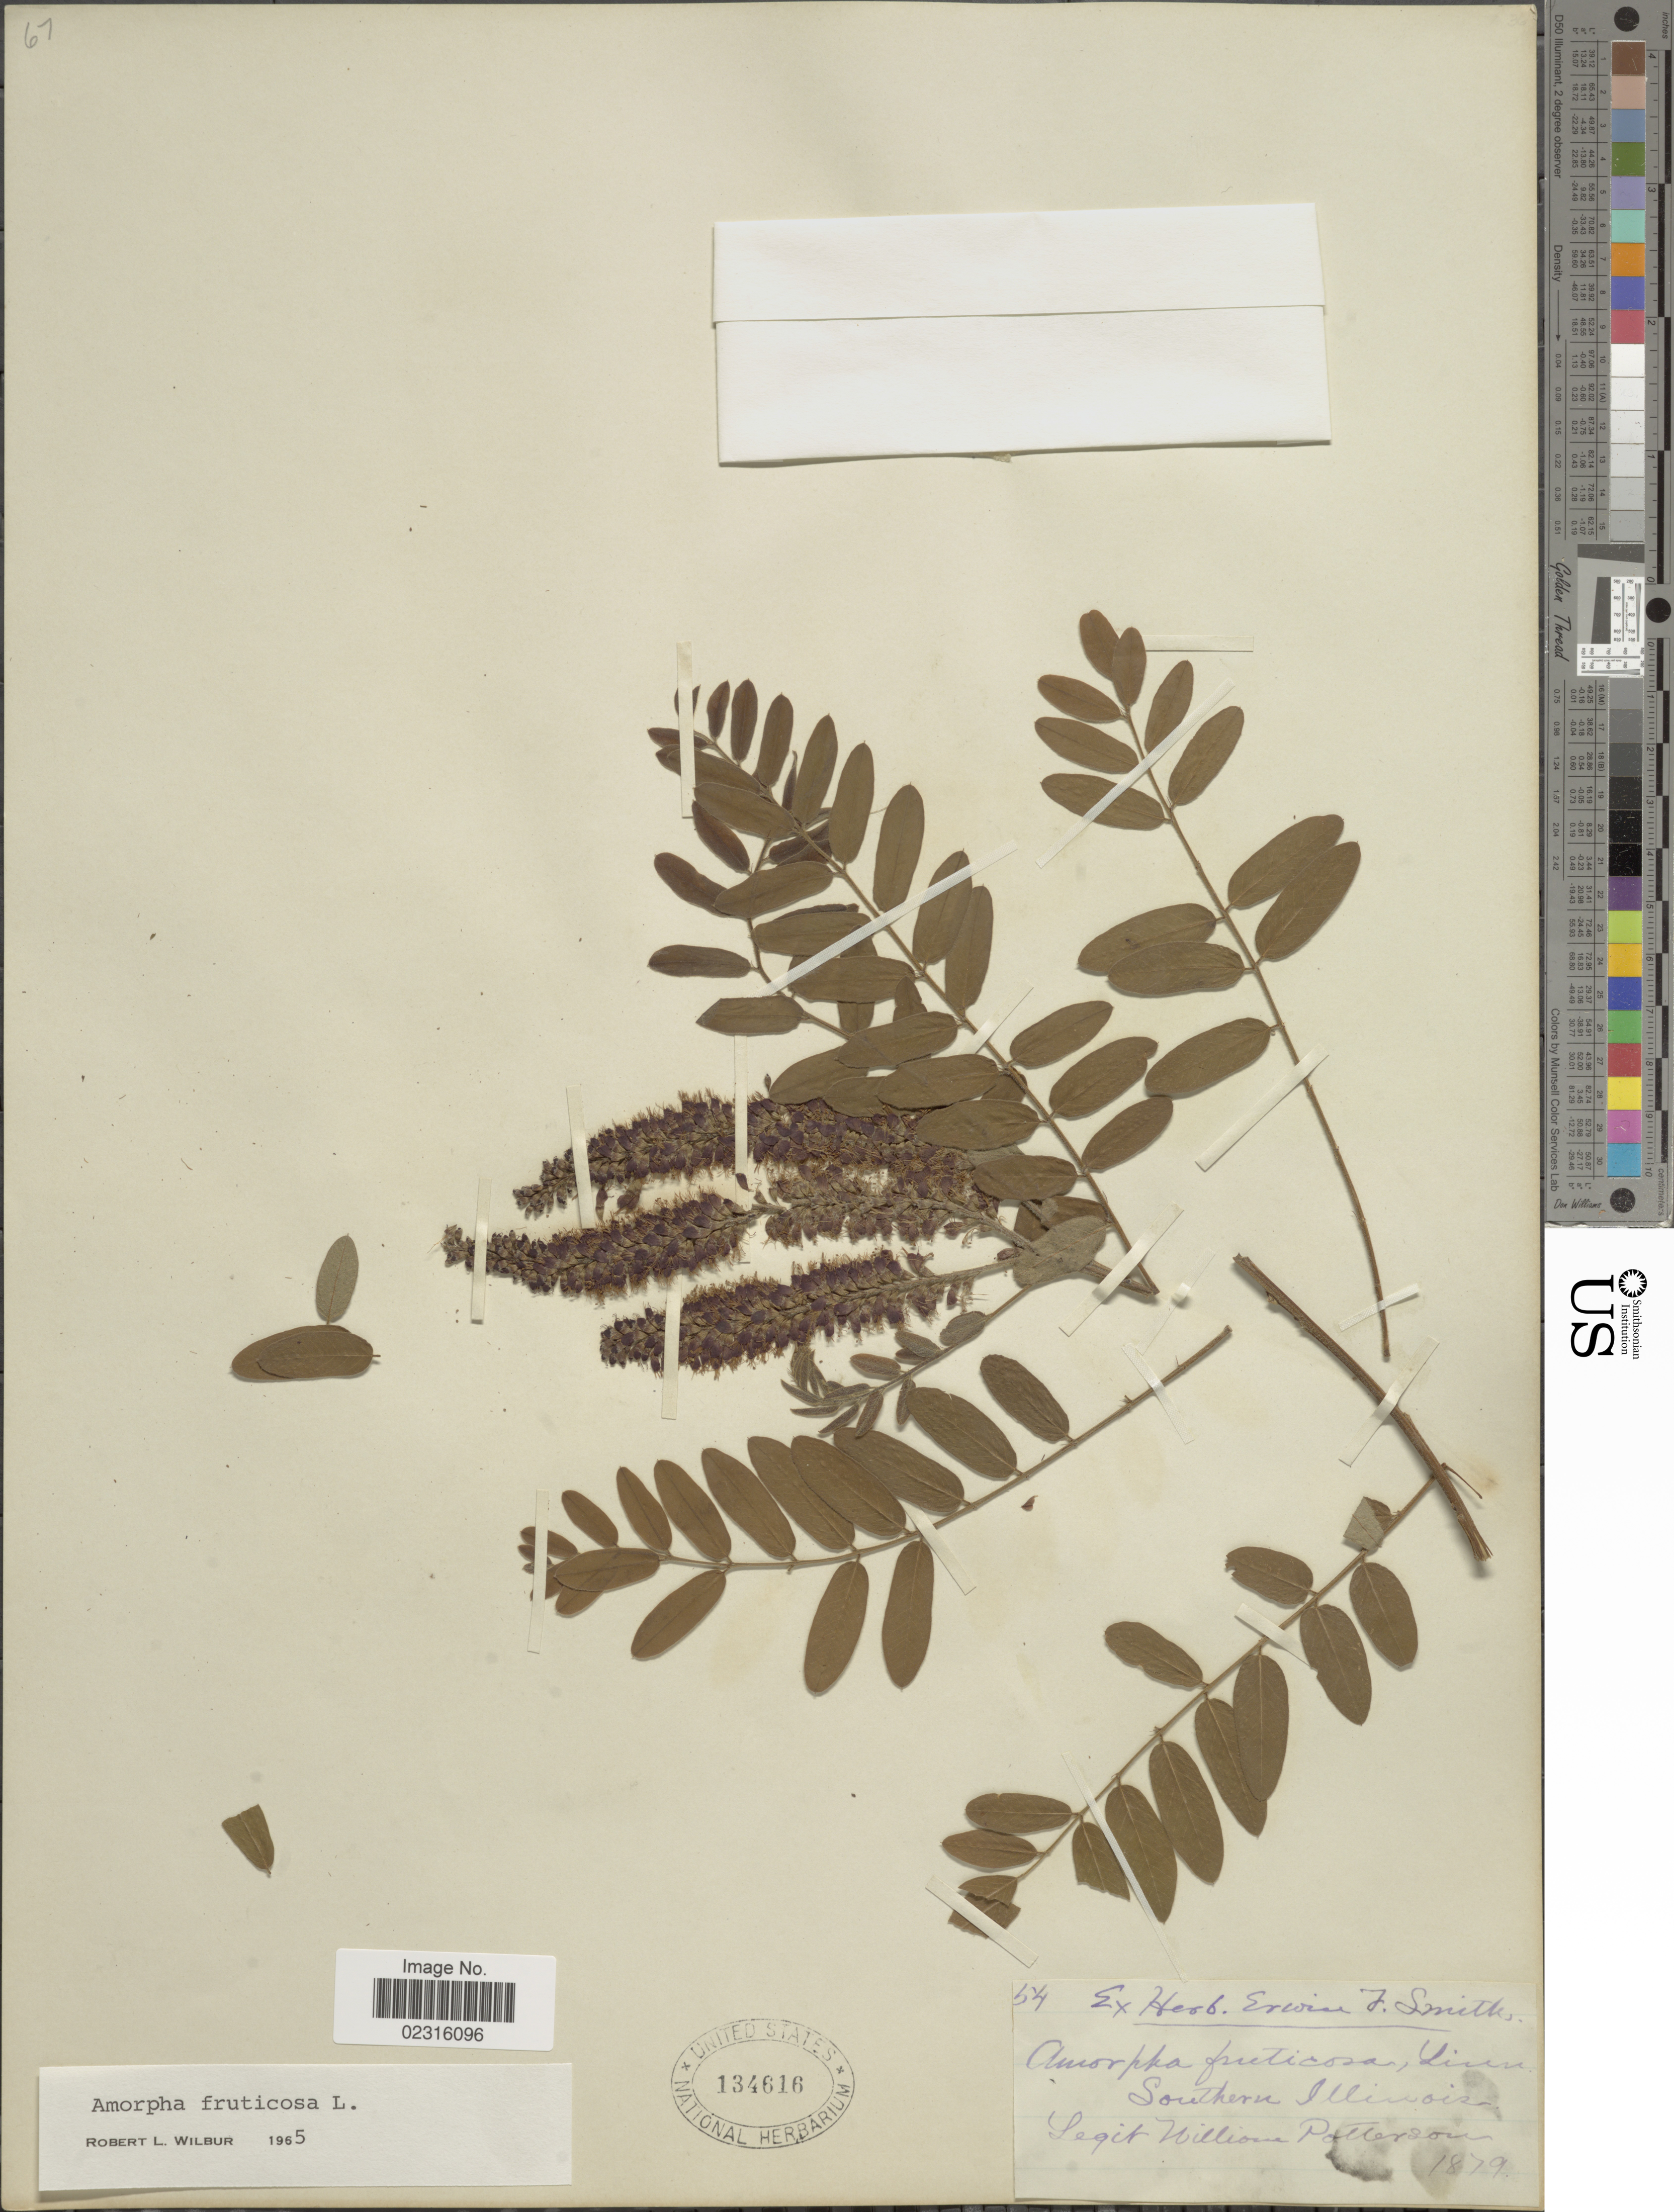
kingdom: Plantae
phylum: Tracheophyta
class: Magnoliopsida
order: Fabales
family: Fabaceae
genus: Amorpha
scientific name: Amorpha fruticosa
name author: L.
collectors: W. Patterson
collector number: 54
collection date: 1879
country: United States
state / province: Illinois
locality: Southern Illinois.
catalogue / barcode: US 134616